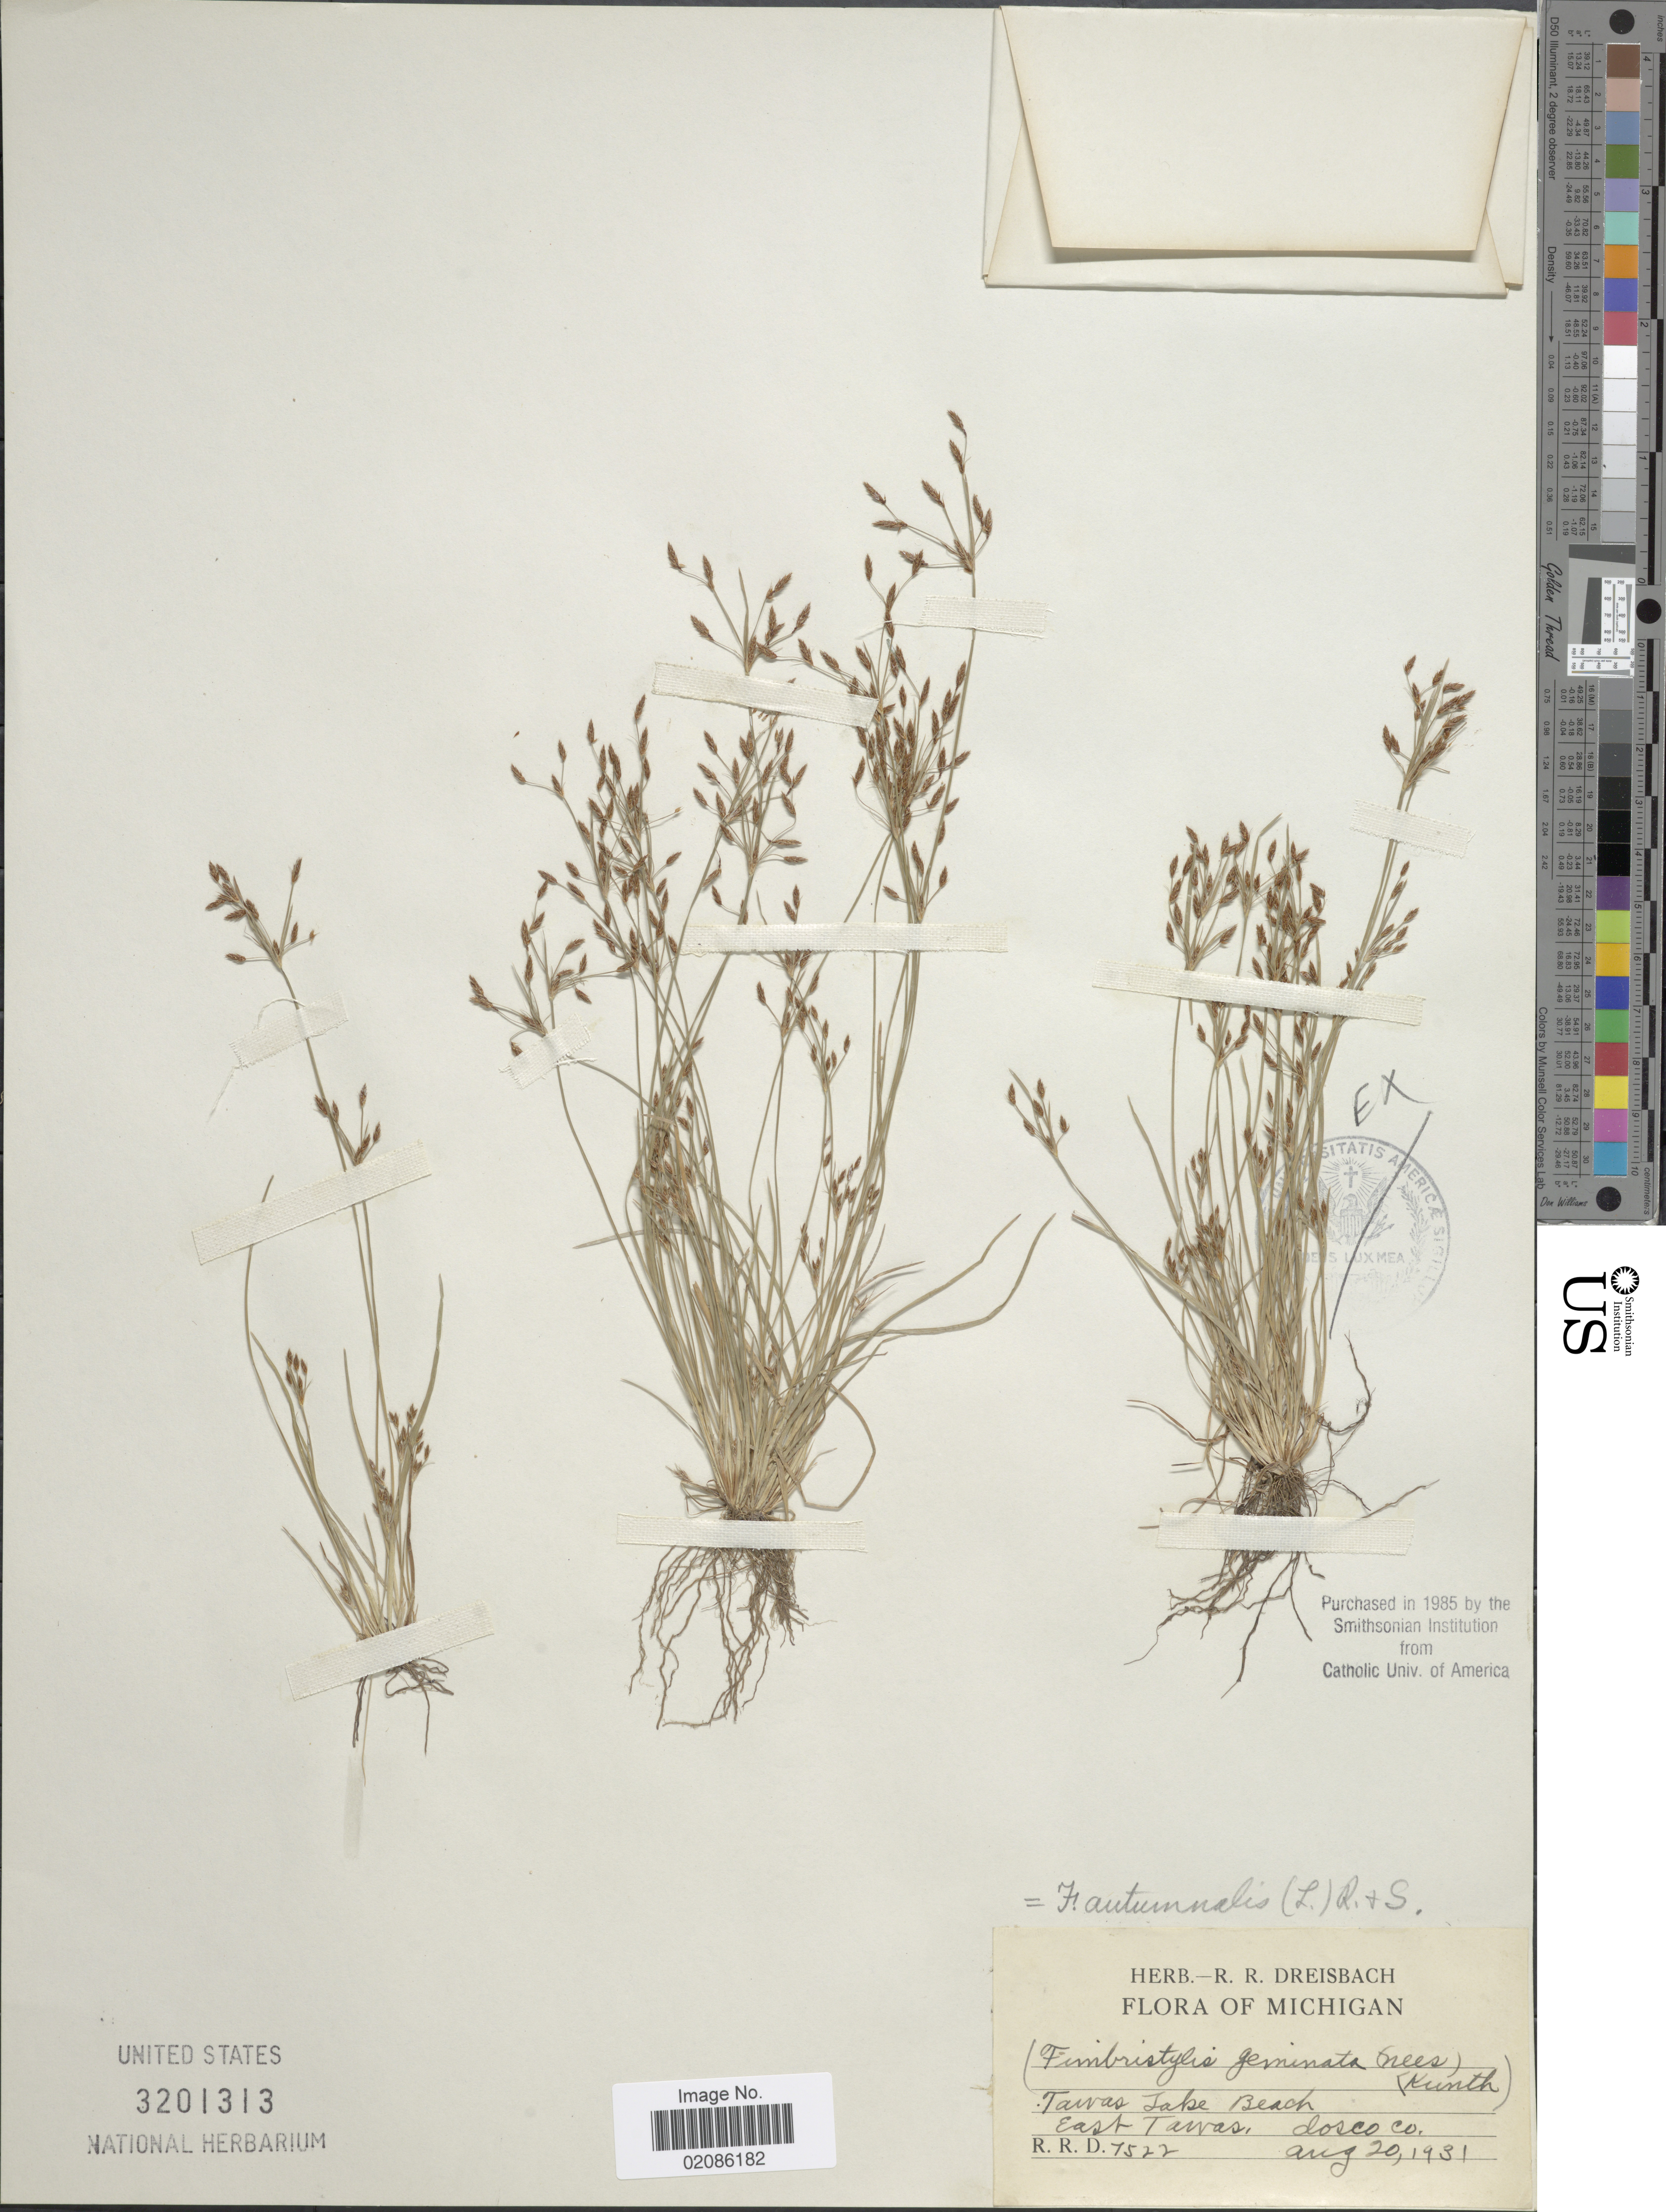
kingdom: Plantae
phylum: Tracheophyta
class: Liliopsida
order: Poales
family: Cyperaceae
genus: Fimbristylis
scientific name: Fimbristylis autumnalis (L.) Roem. & Schult.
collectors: R. Dreisbach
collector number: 7522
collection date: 1931-08-20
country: United States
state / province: Michigan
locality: Tawas Lake Beach, East Tawas, Dosco Co.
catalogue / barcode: US 3201313